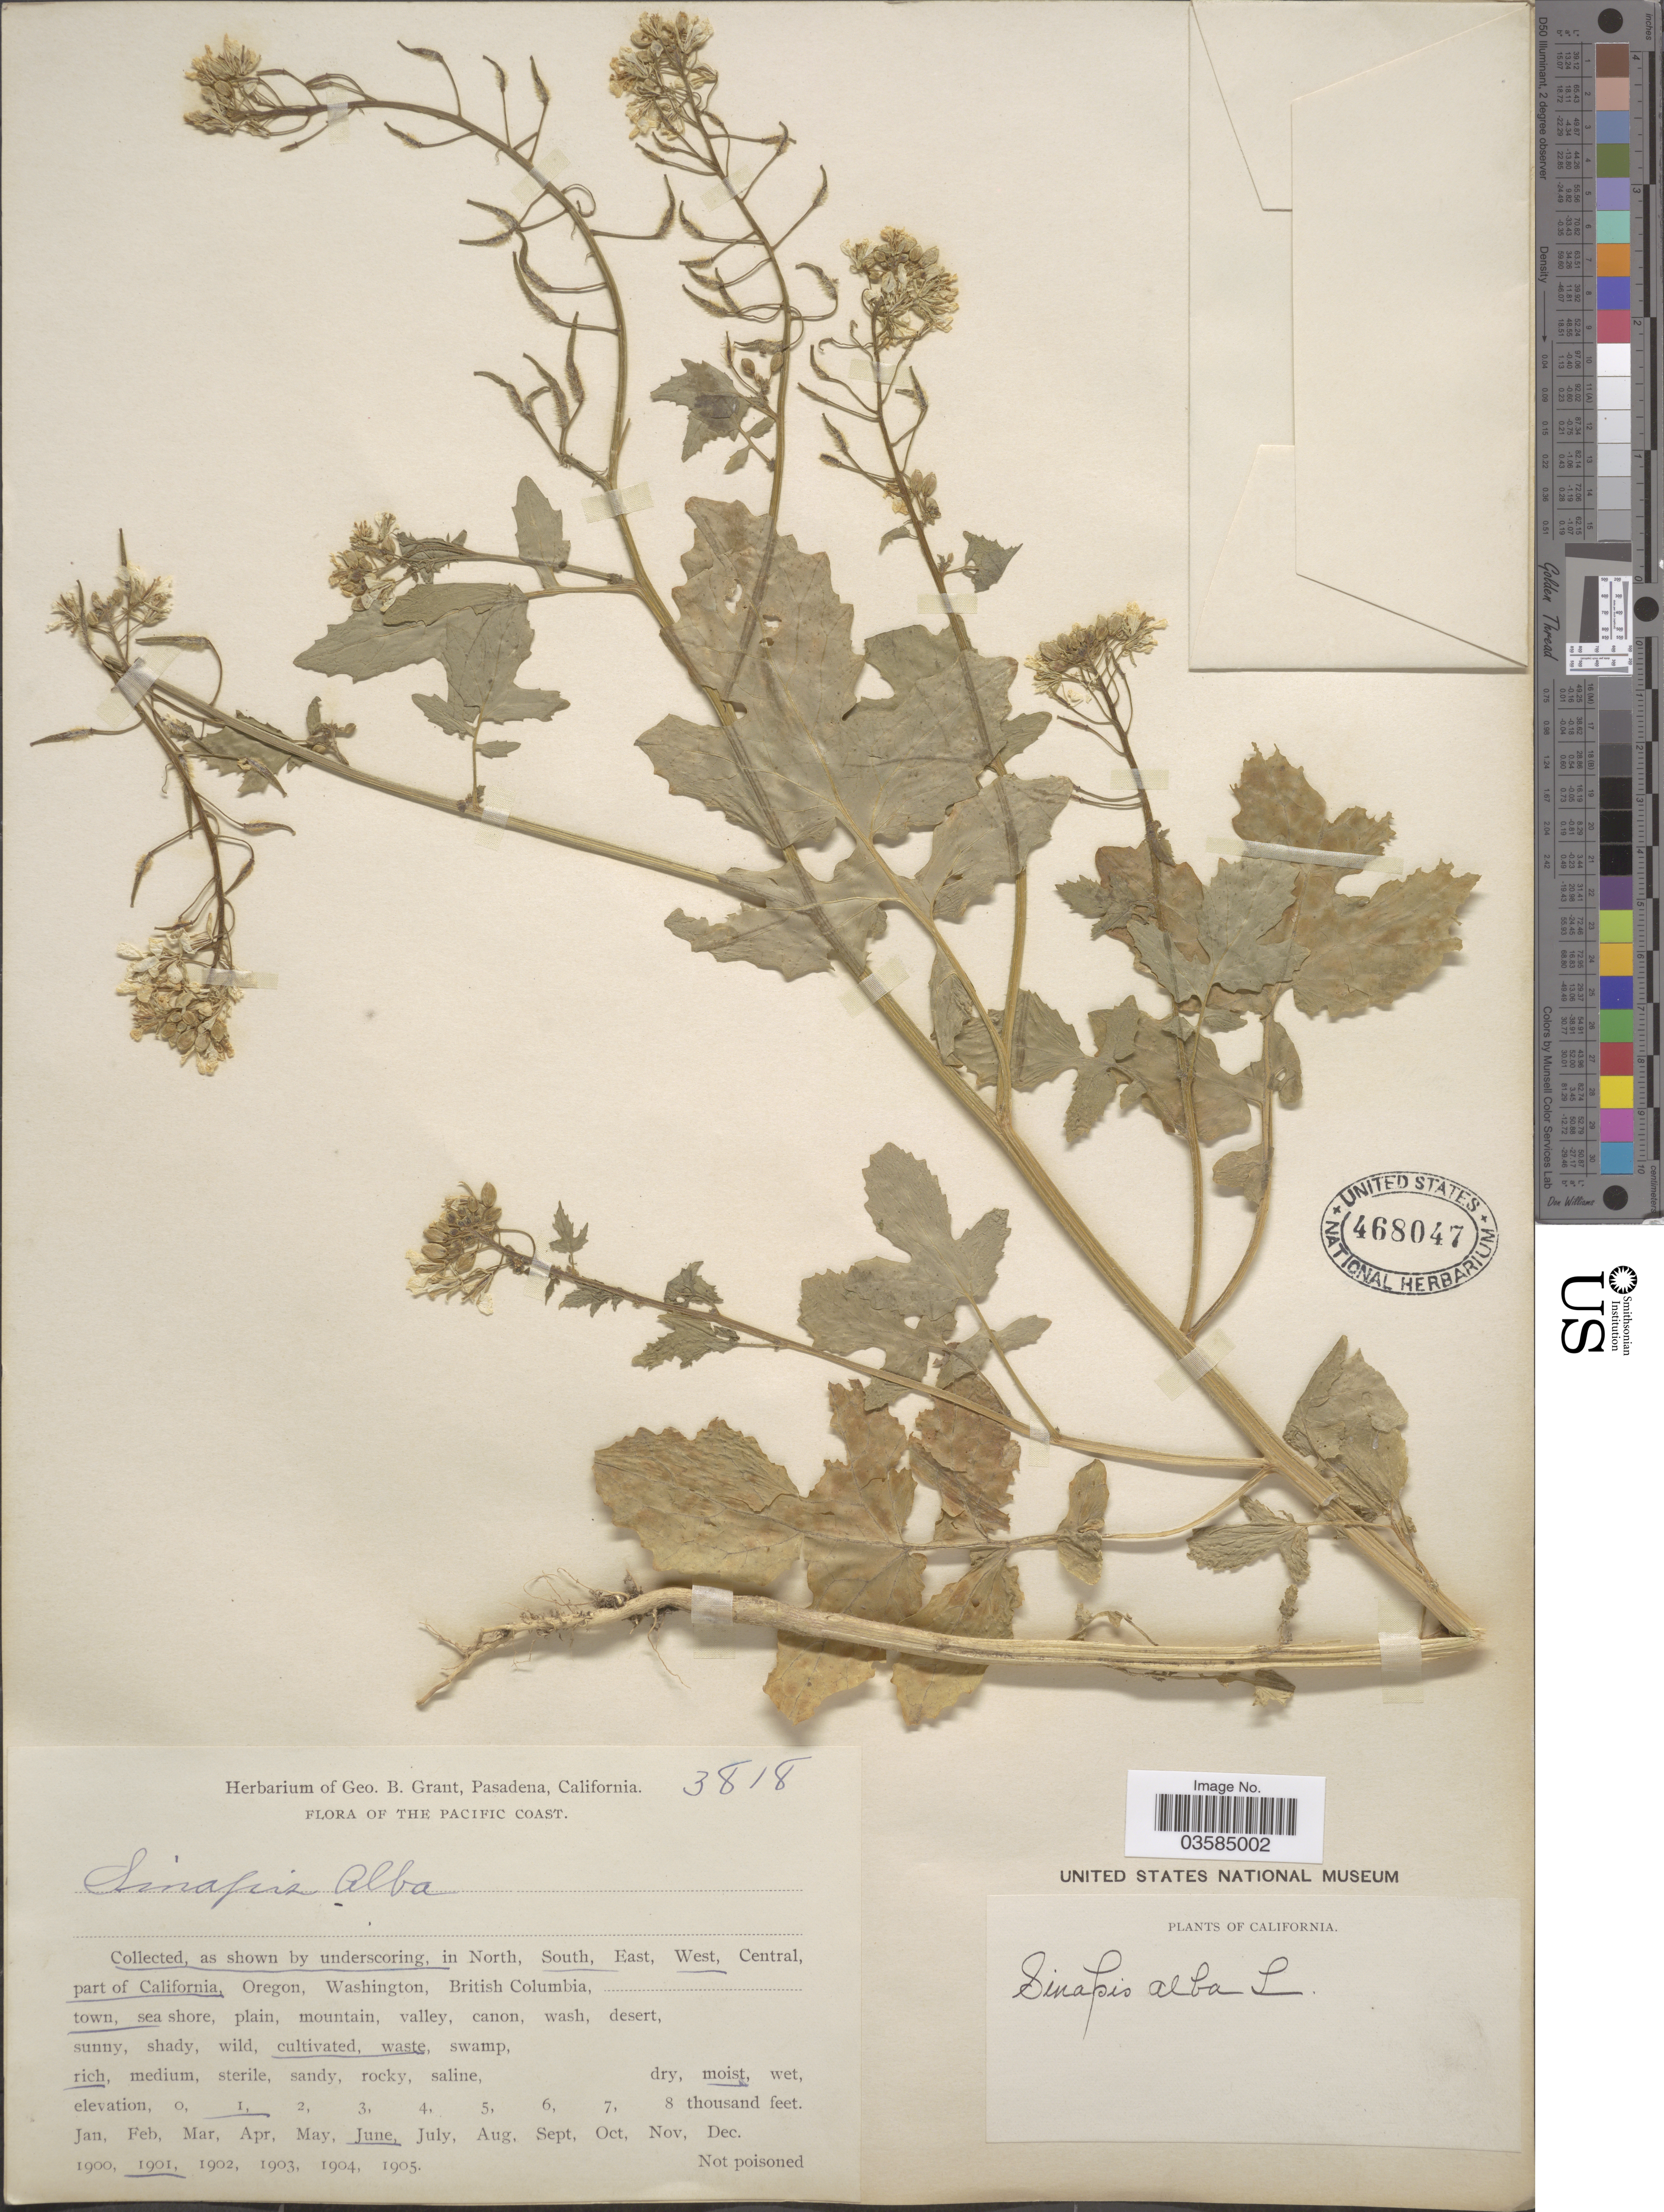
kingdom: Plantae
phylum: Tracheophyta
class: Magnoliopsida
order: Brassicales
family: Brassicaceae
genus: Brassica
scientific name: Brassica hirta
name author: Moench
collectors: ex herb. Geo. B. Grant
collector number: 3818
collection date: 1901-06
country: United States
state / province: California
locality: The Pacific Coast. In South, west, part of California, town.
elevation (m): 305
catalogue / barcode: US 468047